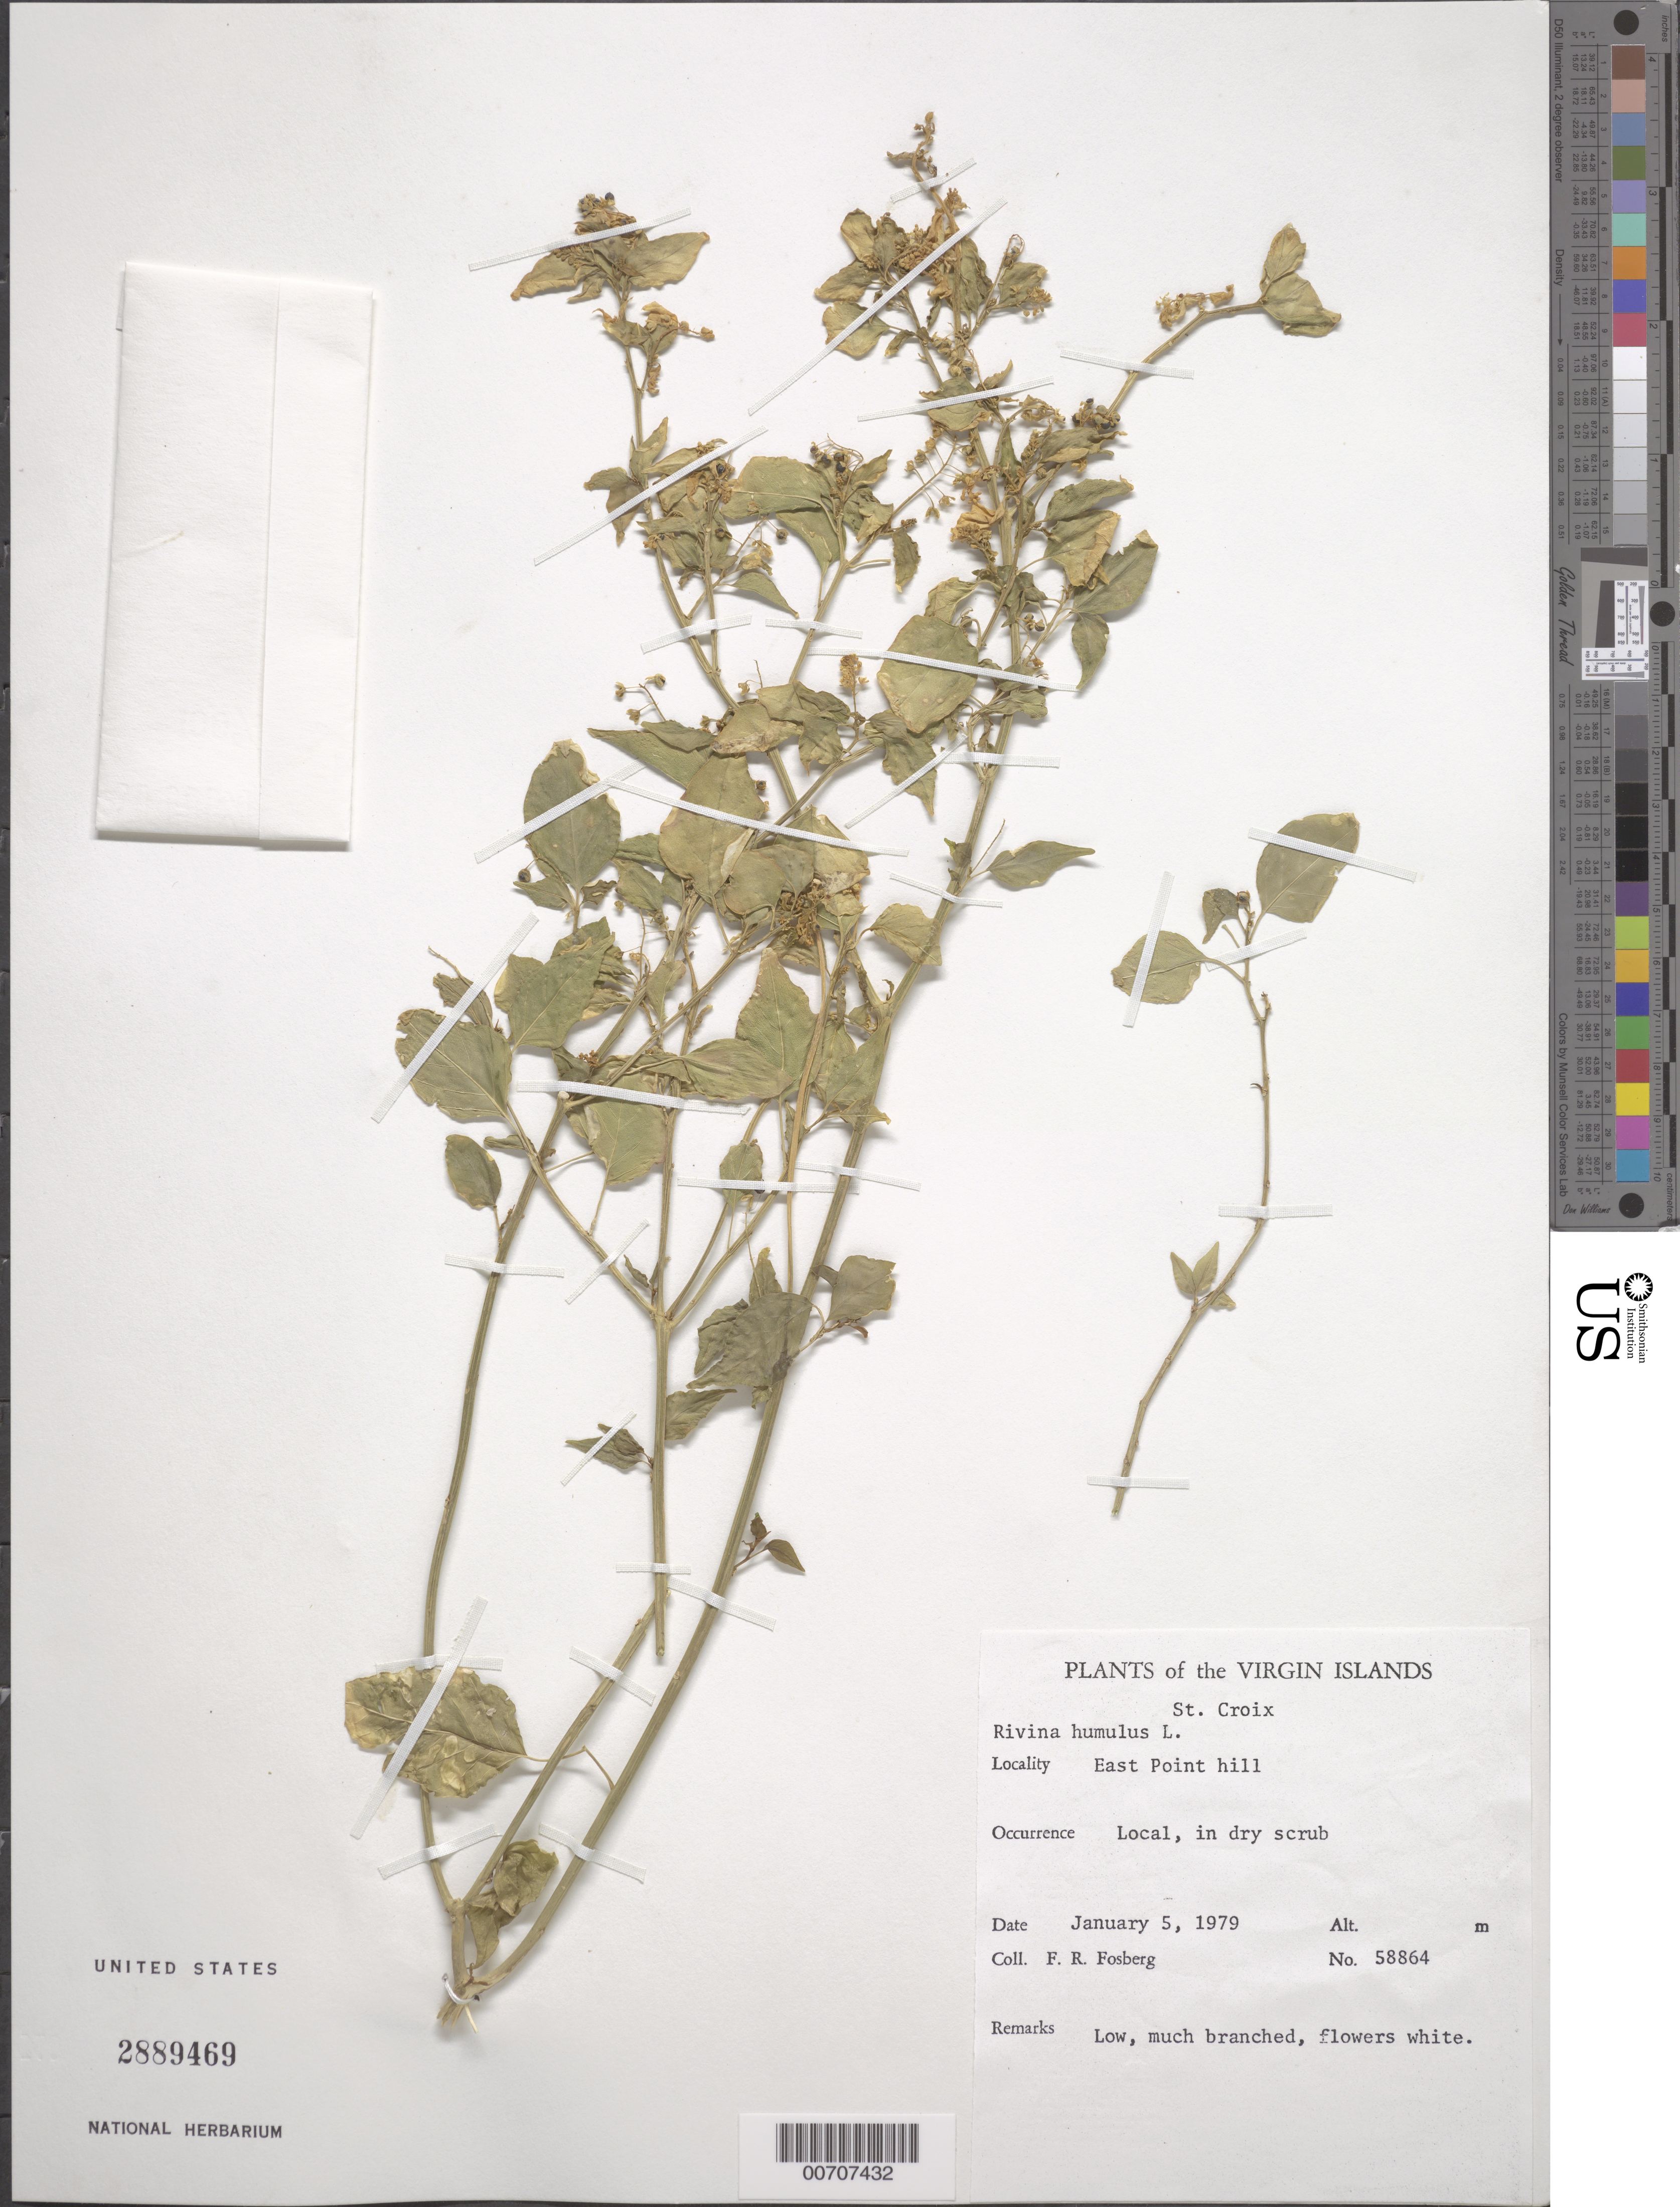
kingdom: Plantae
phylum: Tracheophyta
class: Magnoliopsida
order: Caryophyllales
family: Phytolaccaceae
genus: Rivina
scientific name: Rivina humilis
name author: L.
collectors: F. R. Fosberg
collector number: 58864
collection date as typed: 05 Jan 1979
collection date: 1979-01-05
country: U.S. Virgin Islands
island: St. Croix Island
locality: E Point Hill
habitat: In dry scrub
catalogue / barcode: US 2889469